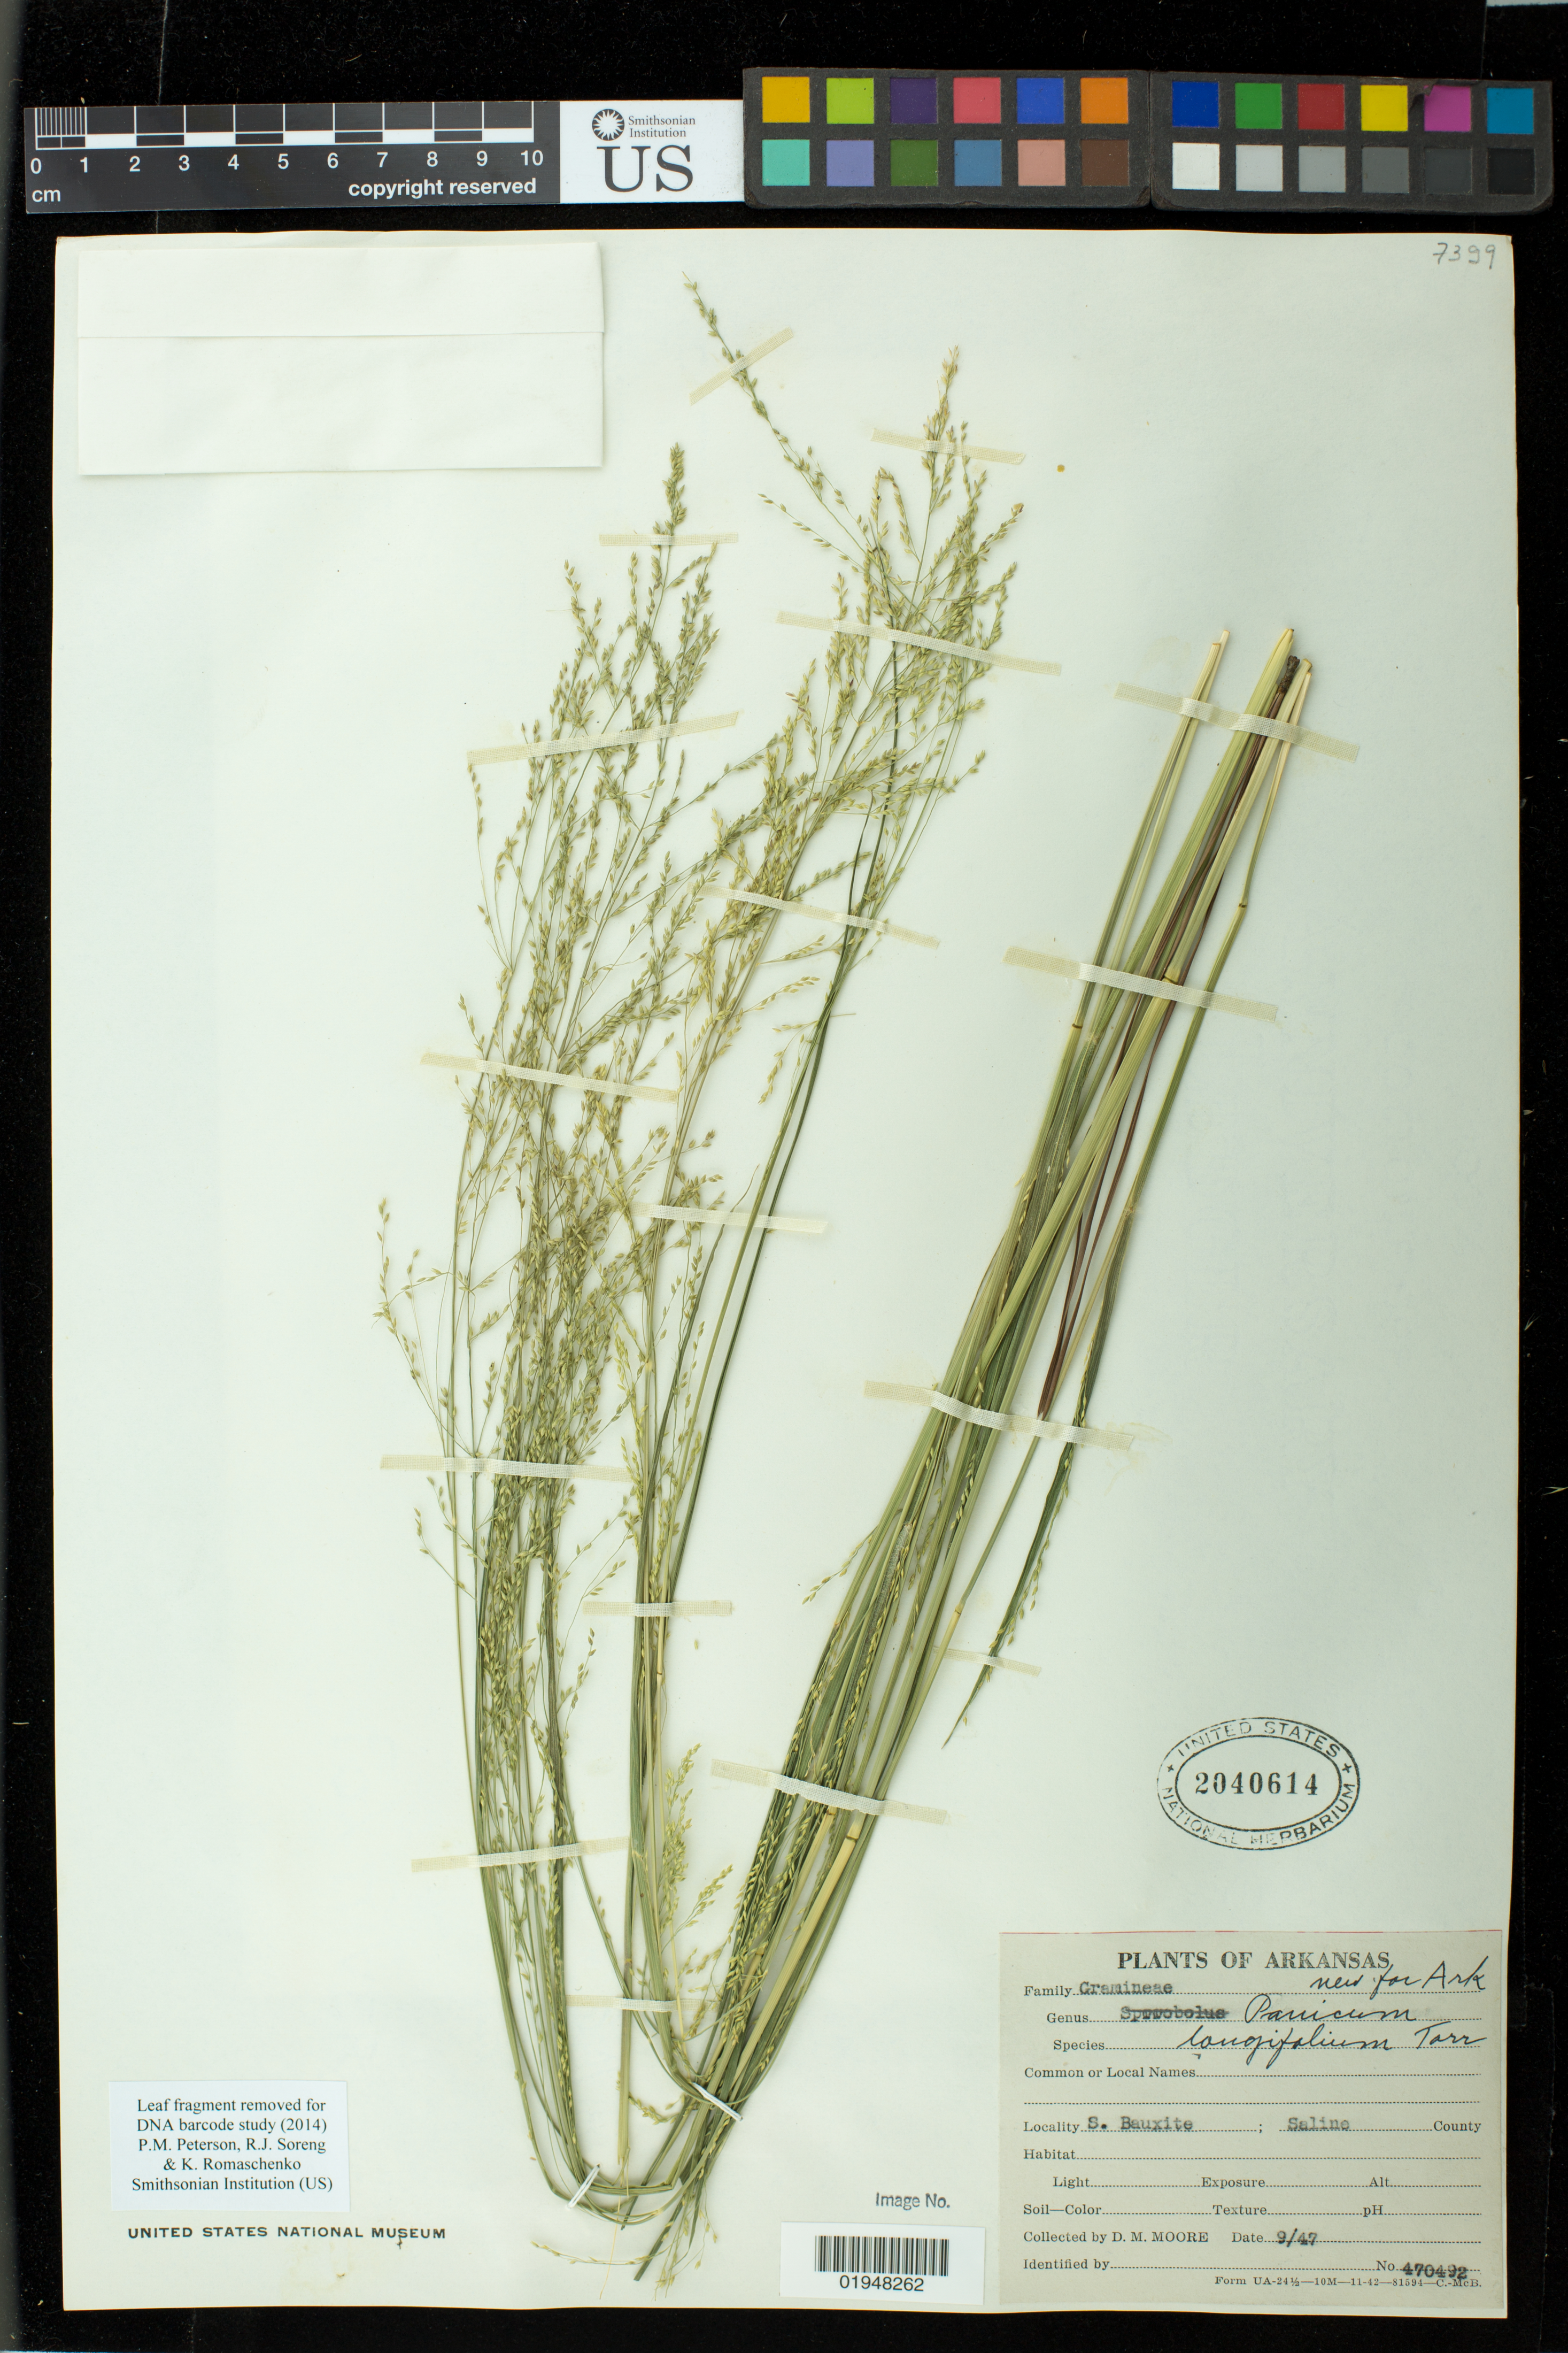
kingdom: Plantae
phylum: Tracheophyta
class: Liliopsida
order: Poales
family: Poaceae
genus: Panicum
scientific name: Panicum longifolium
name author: Torr.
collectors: D. Moore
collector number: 470492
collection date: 1947-09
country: United States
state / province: Arkansas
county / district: Saline County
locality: S. Bauxite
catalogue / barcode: US 2040614